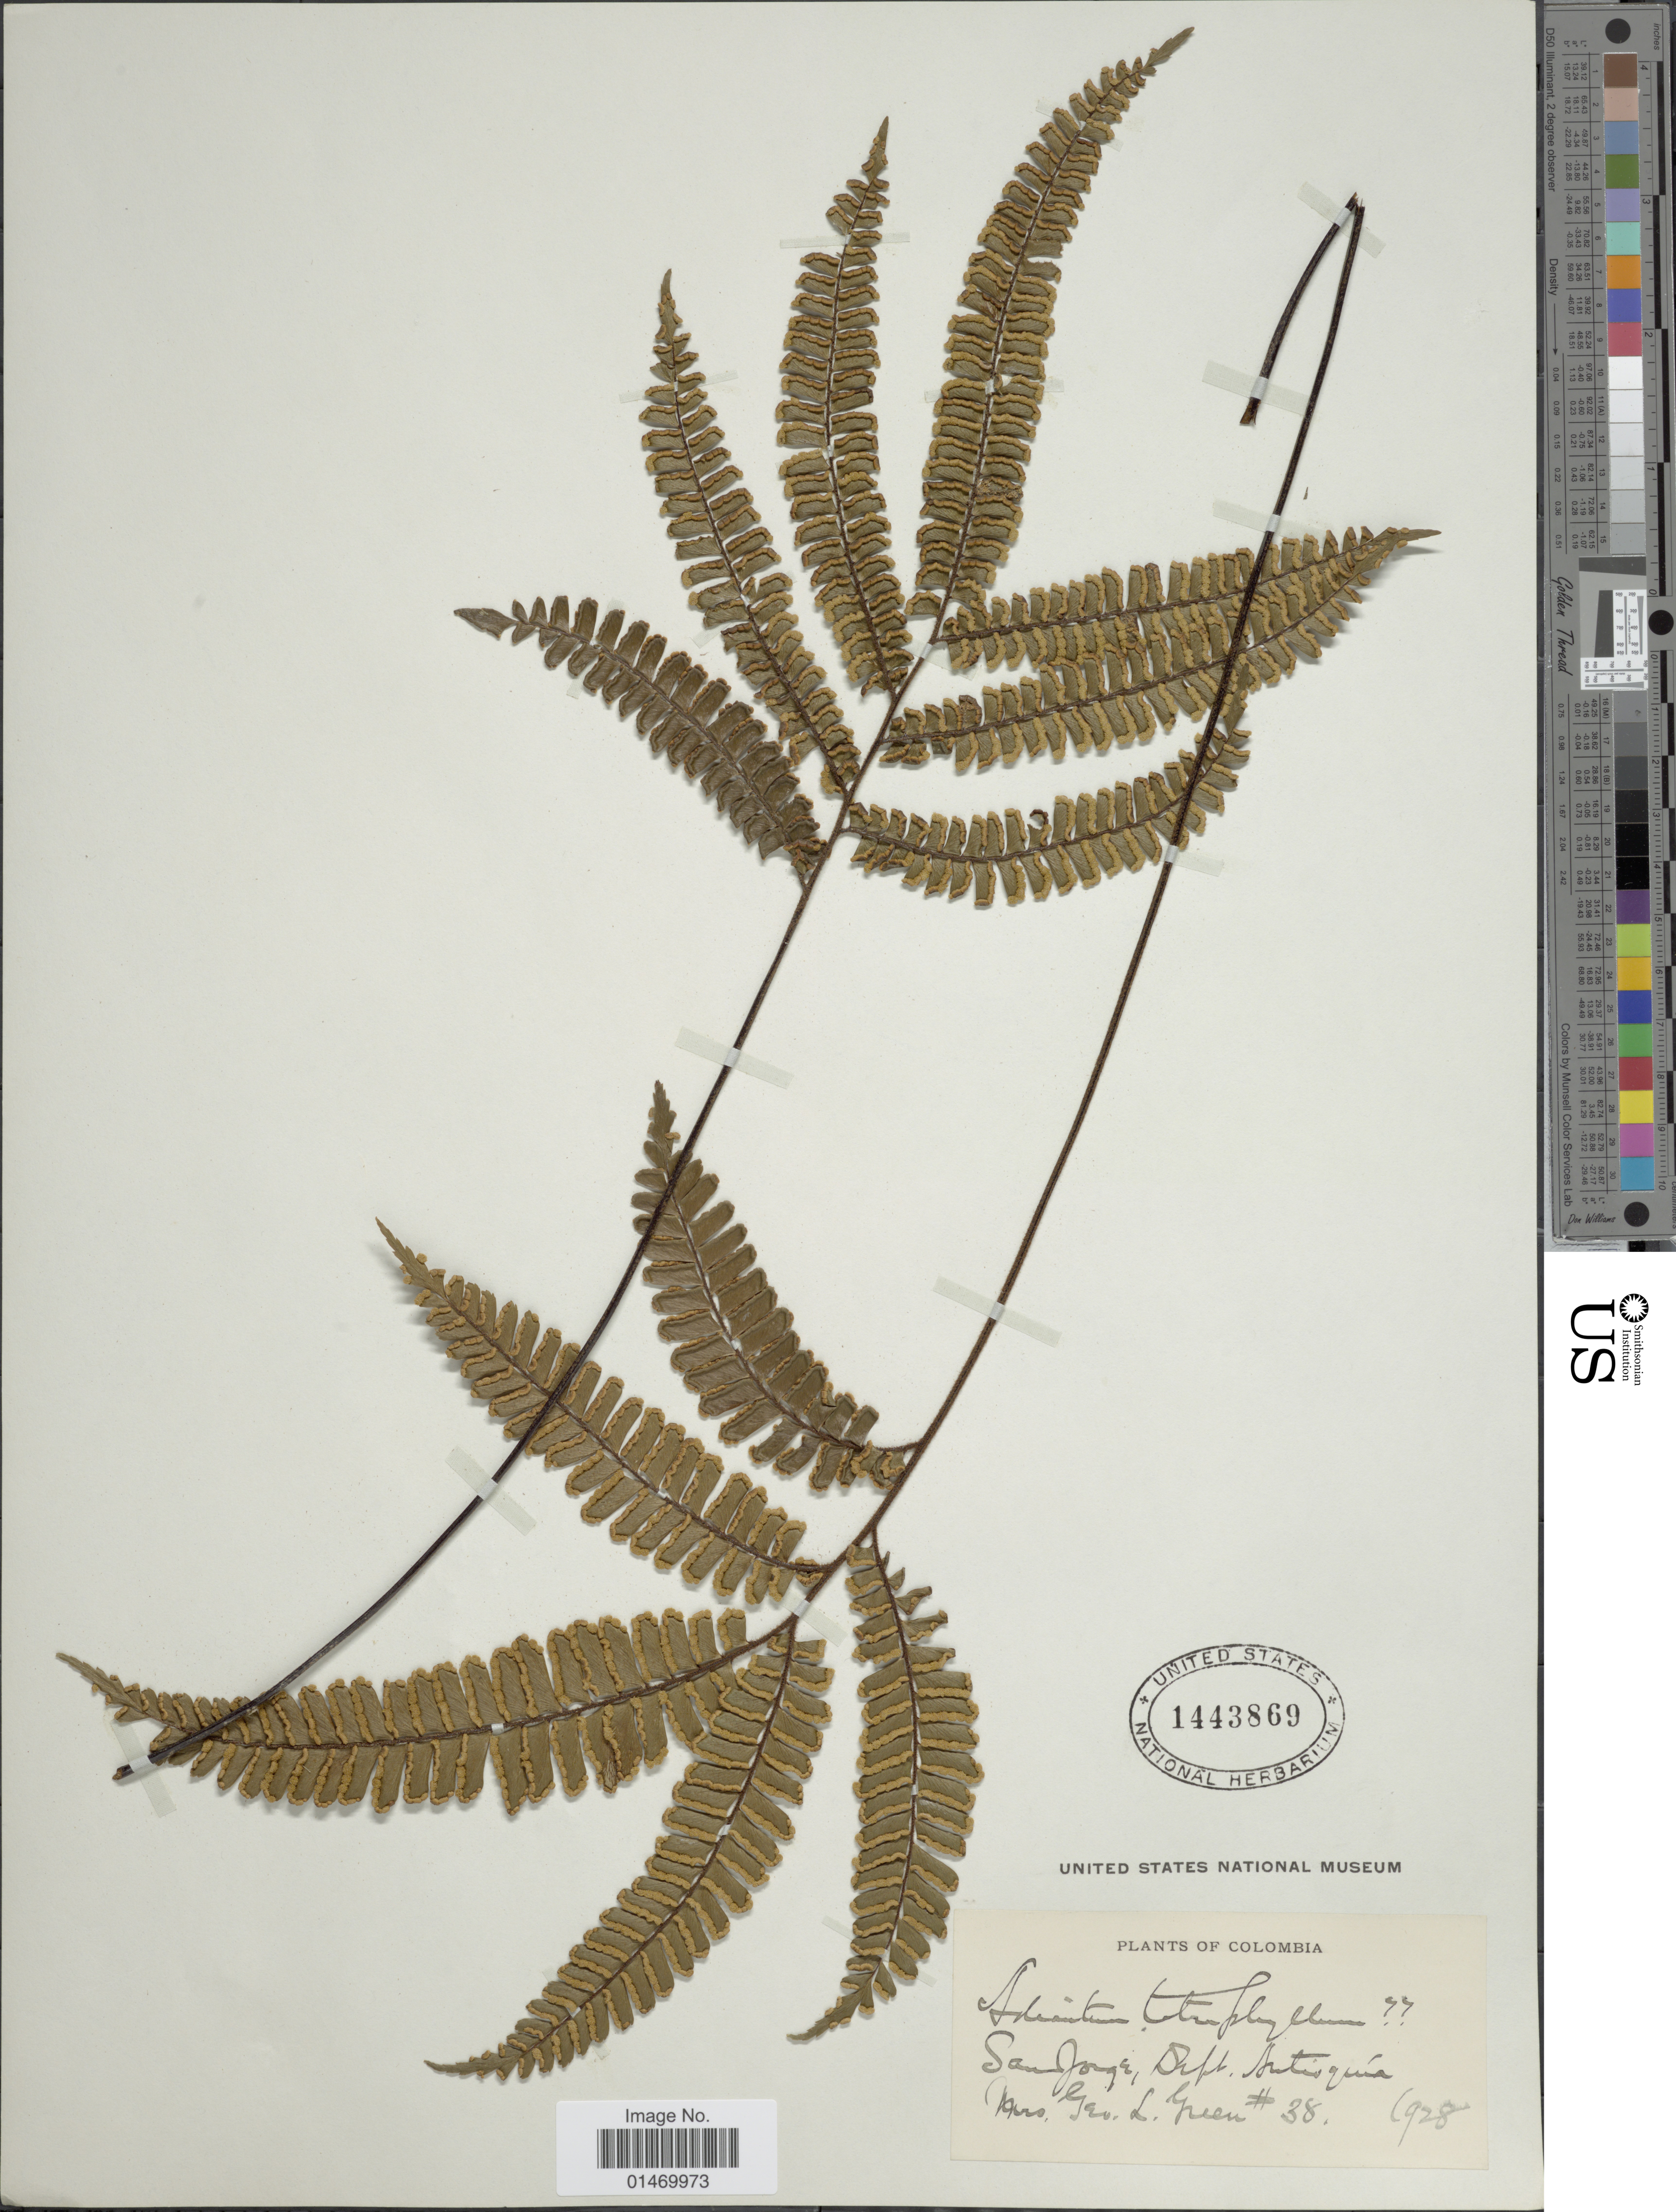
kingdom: Plantae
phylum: Tracheophyta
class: Polypodiopsida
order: Polypodiales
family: Pteridaceae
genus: Adiantum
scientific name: Adiantum cajennense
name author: Willd. ex Klotzsch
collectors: G. Green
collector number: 38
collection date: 1928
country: Colombia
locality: Colombia, San Jorge, Dept. Antiquia.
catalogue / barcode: US 1443869